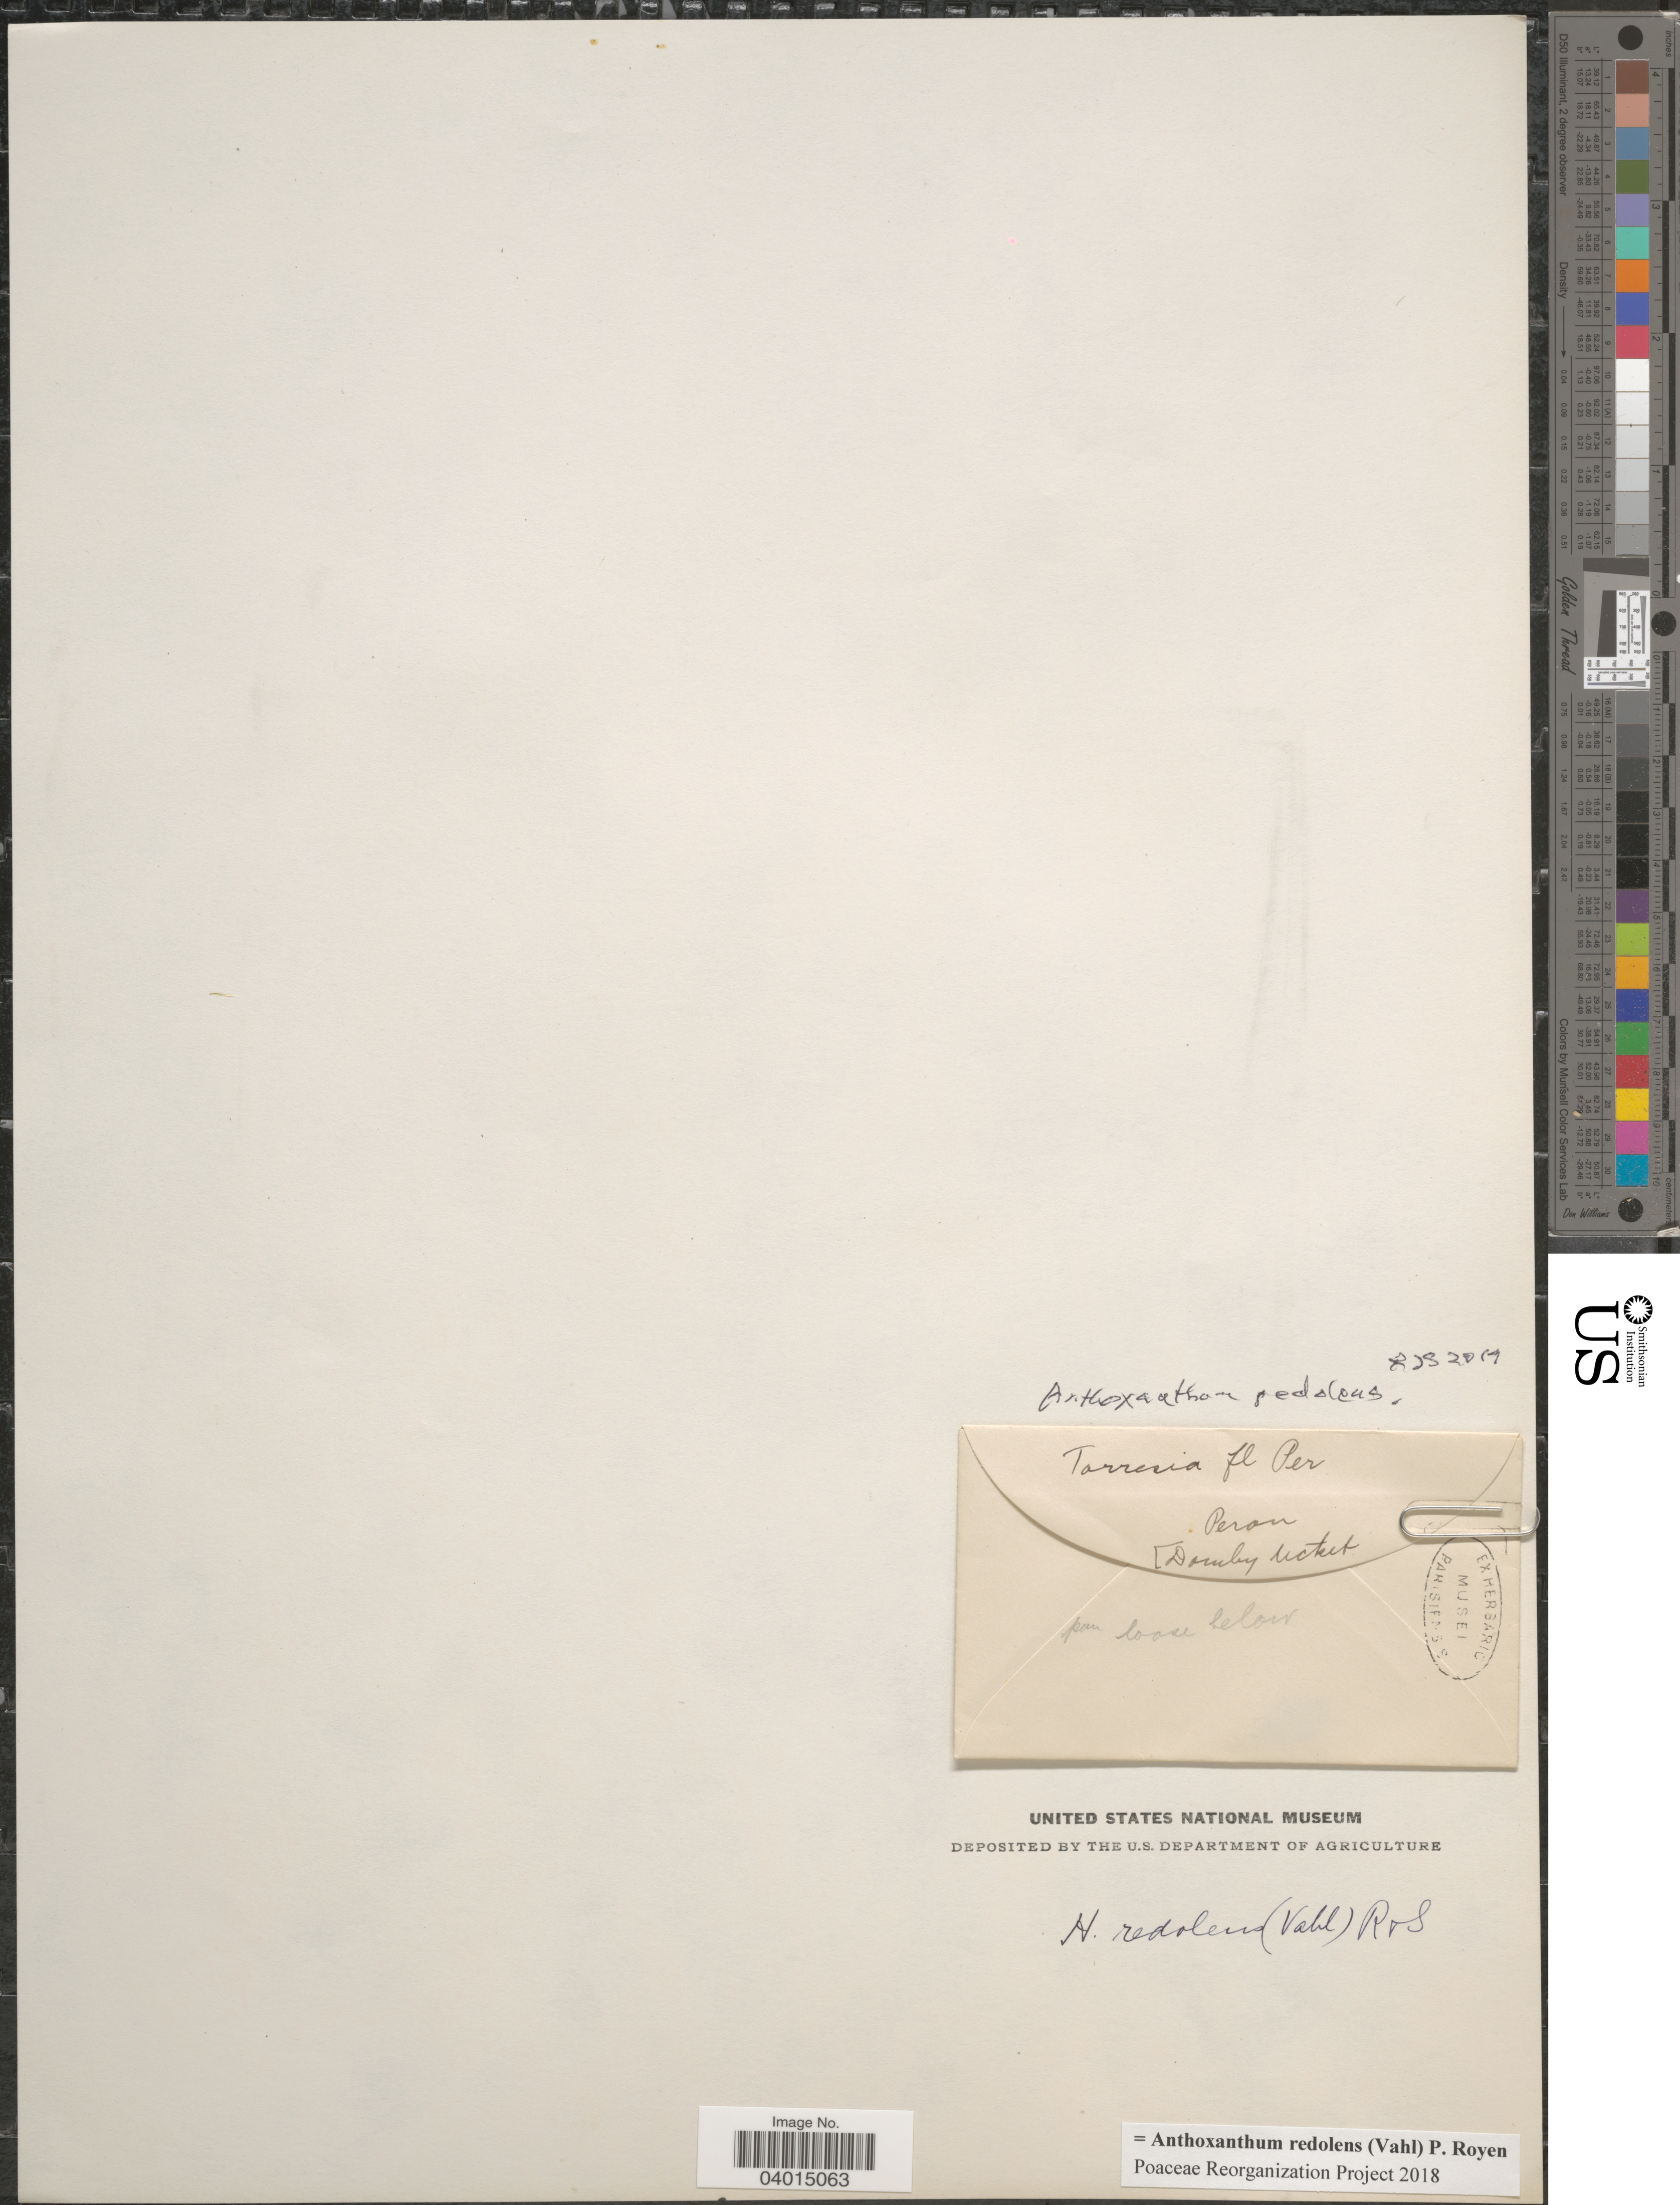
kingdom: Plantae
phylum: Tracheophyta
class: Liliopsida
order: Poales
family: Poaceae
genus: Anthoxanthum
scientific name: Anthoxanthum redolens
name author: (Vahl) P. Royen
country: Peru